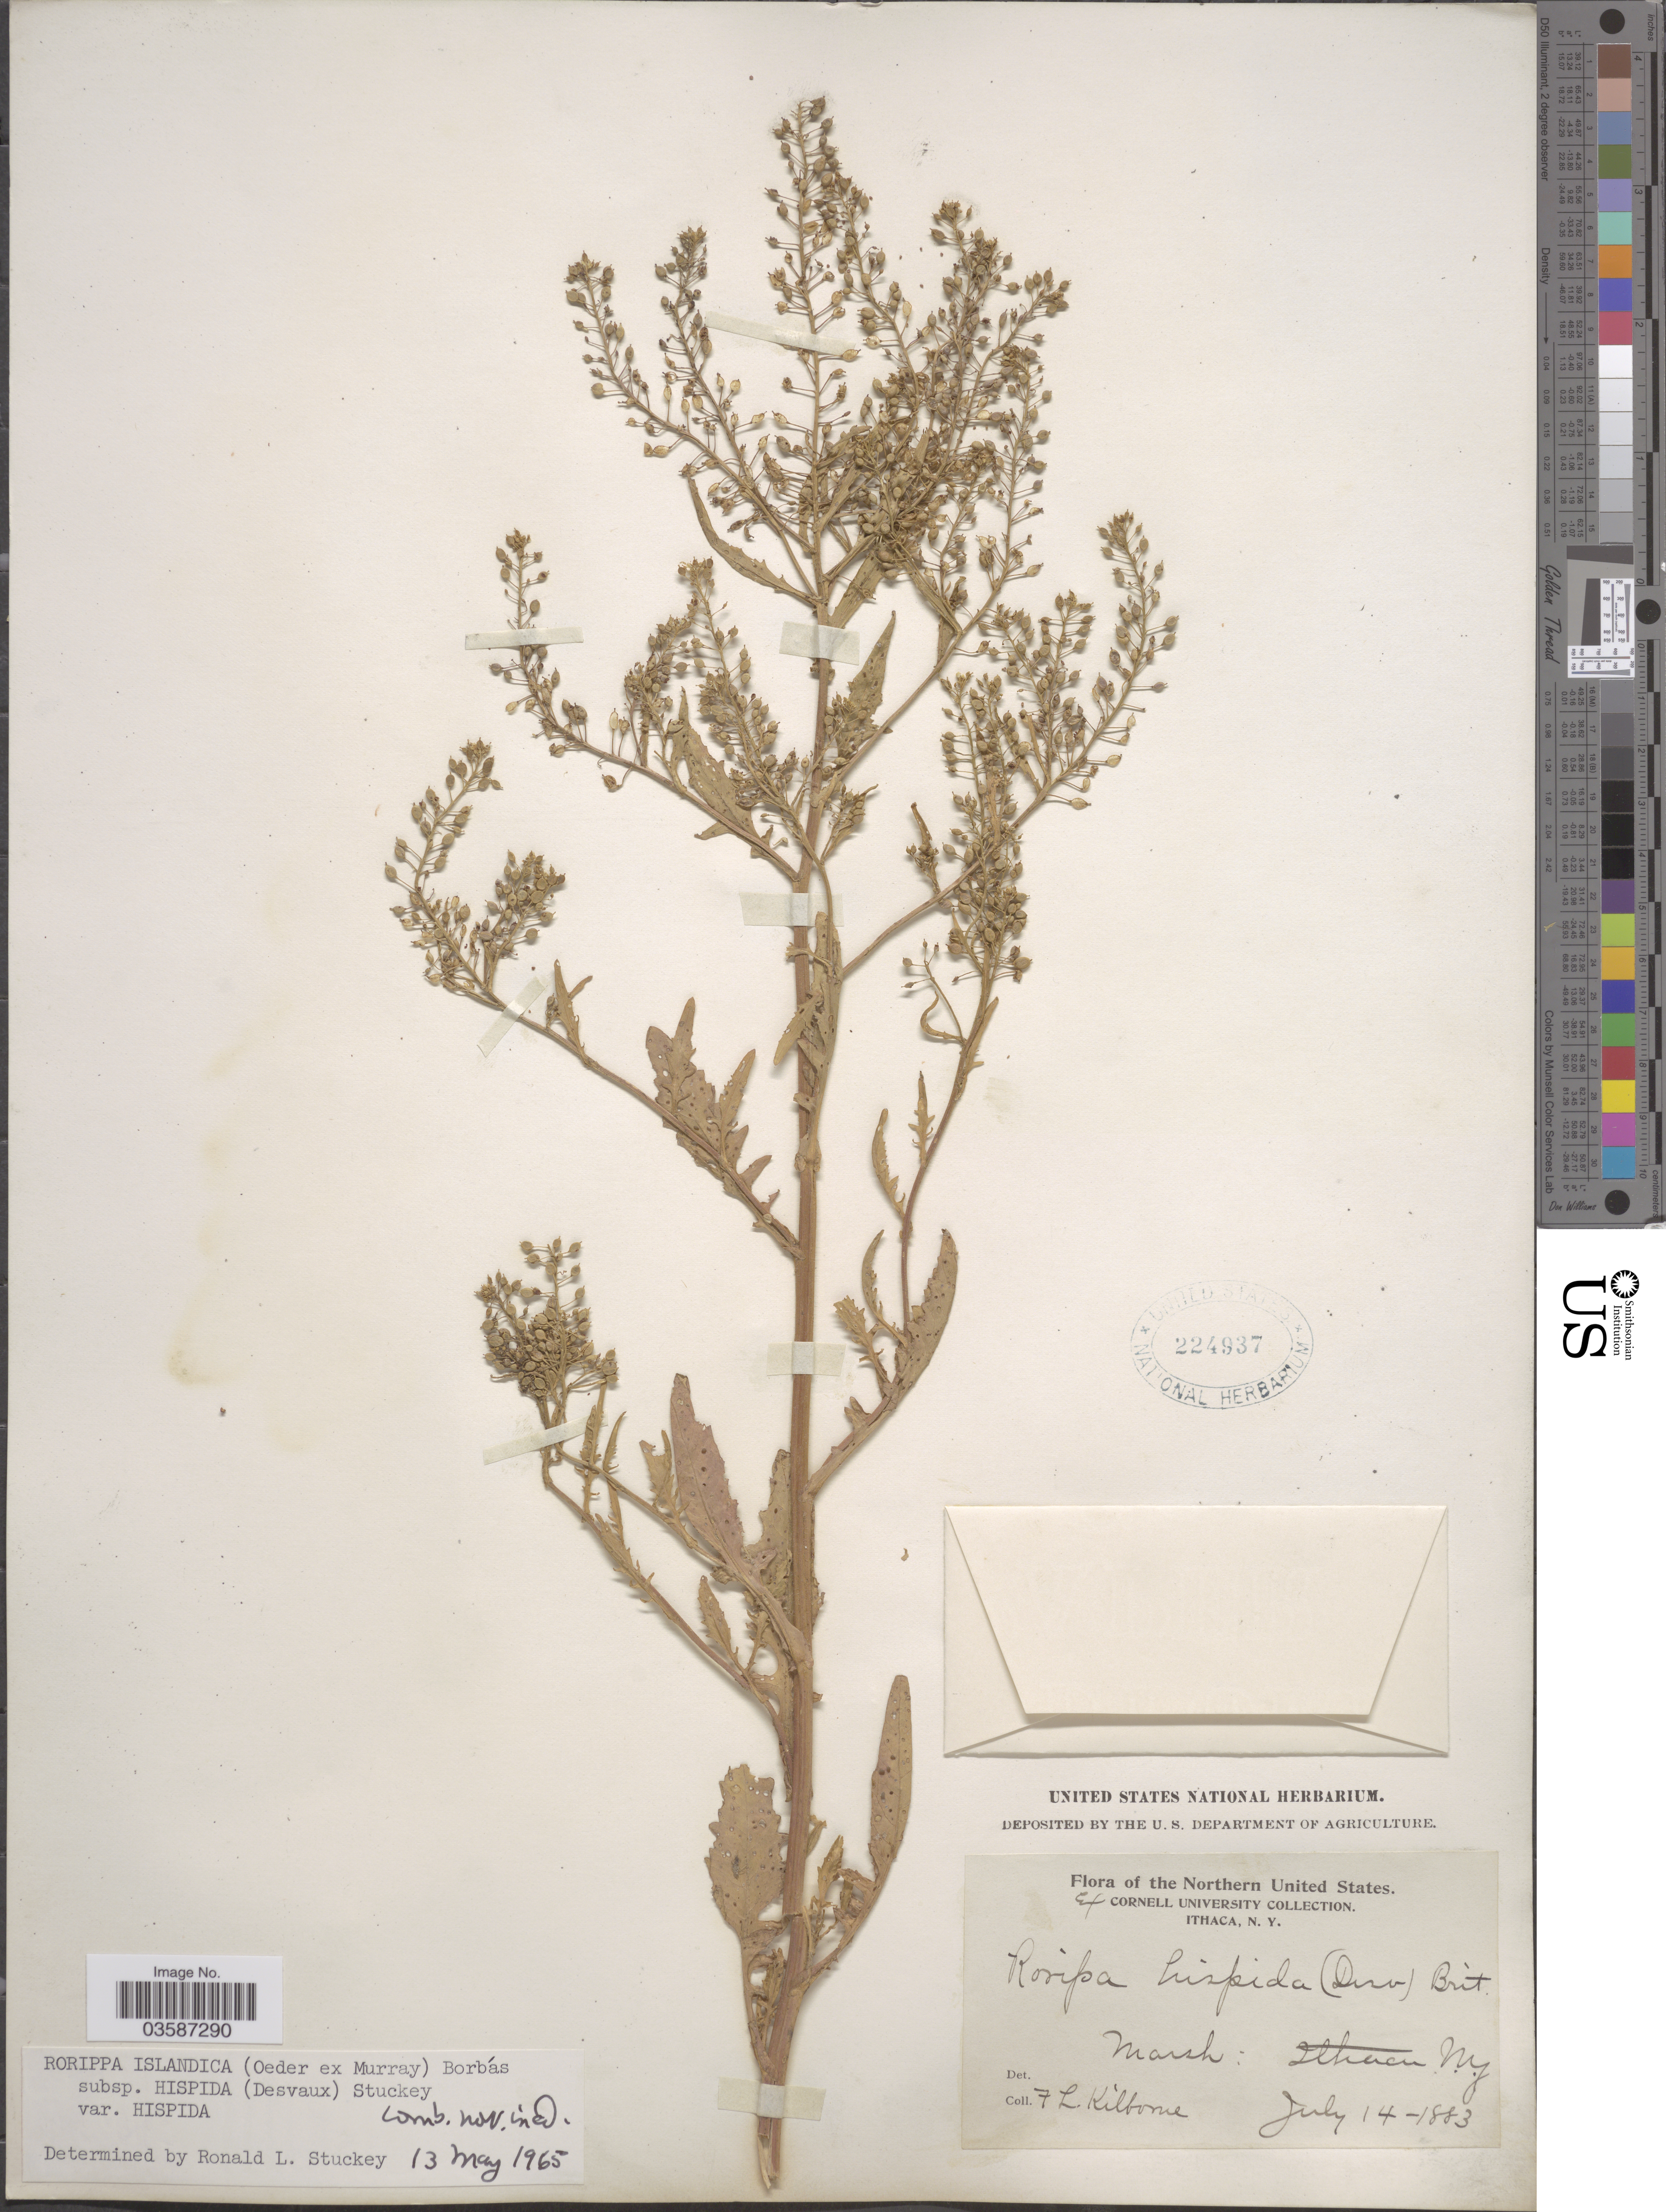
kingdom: Plantae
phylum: Tracheophyta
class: Magnoliopsida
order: Brassicales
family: Brassicaceae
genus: Rorippa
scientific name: Rorippa islandica var. hispida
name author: (Desv.) Butters & Abbe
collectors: F. L. Kilborne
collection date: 1883-07-14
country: United States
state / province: New York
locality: Northern United States. Ithaca.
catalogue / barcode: US 224937